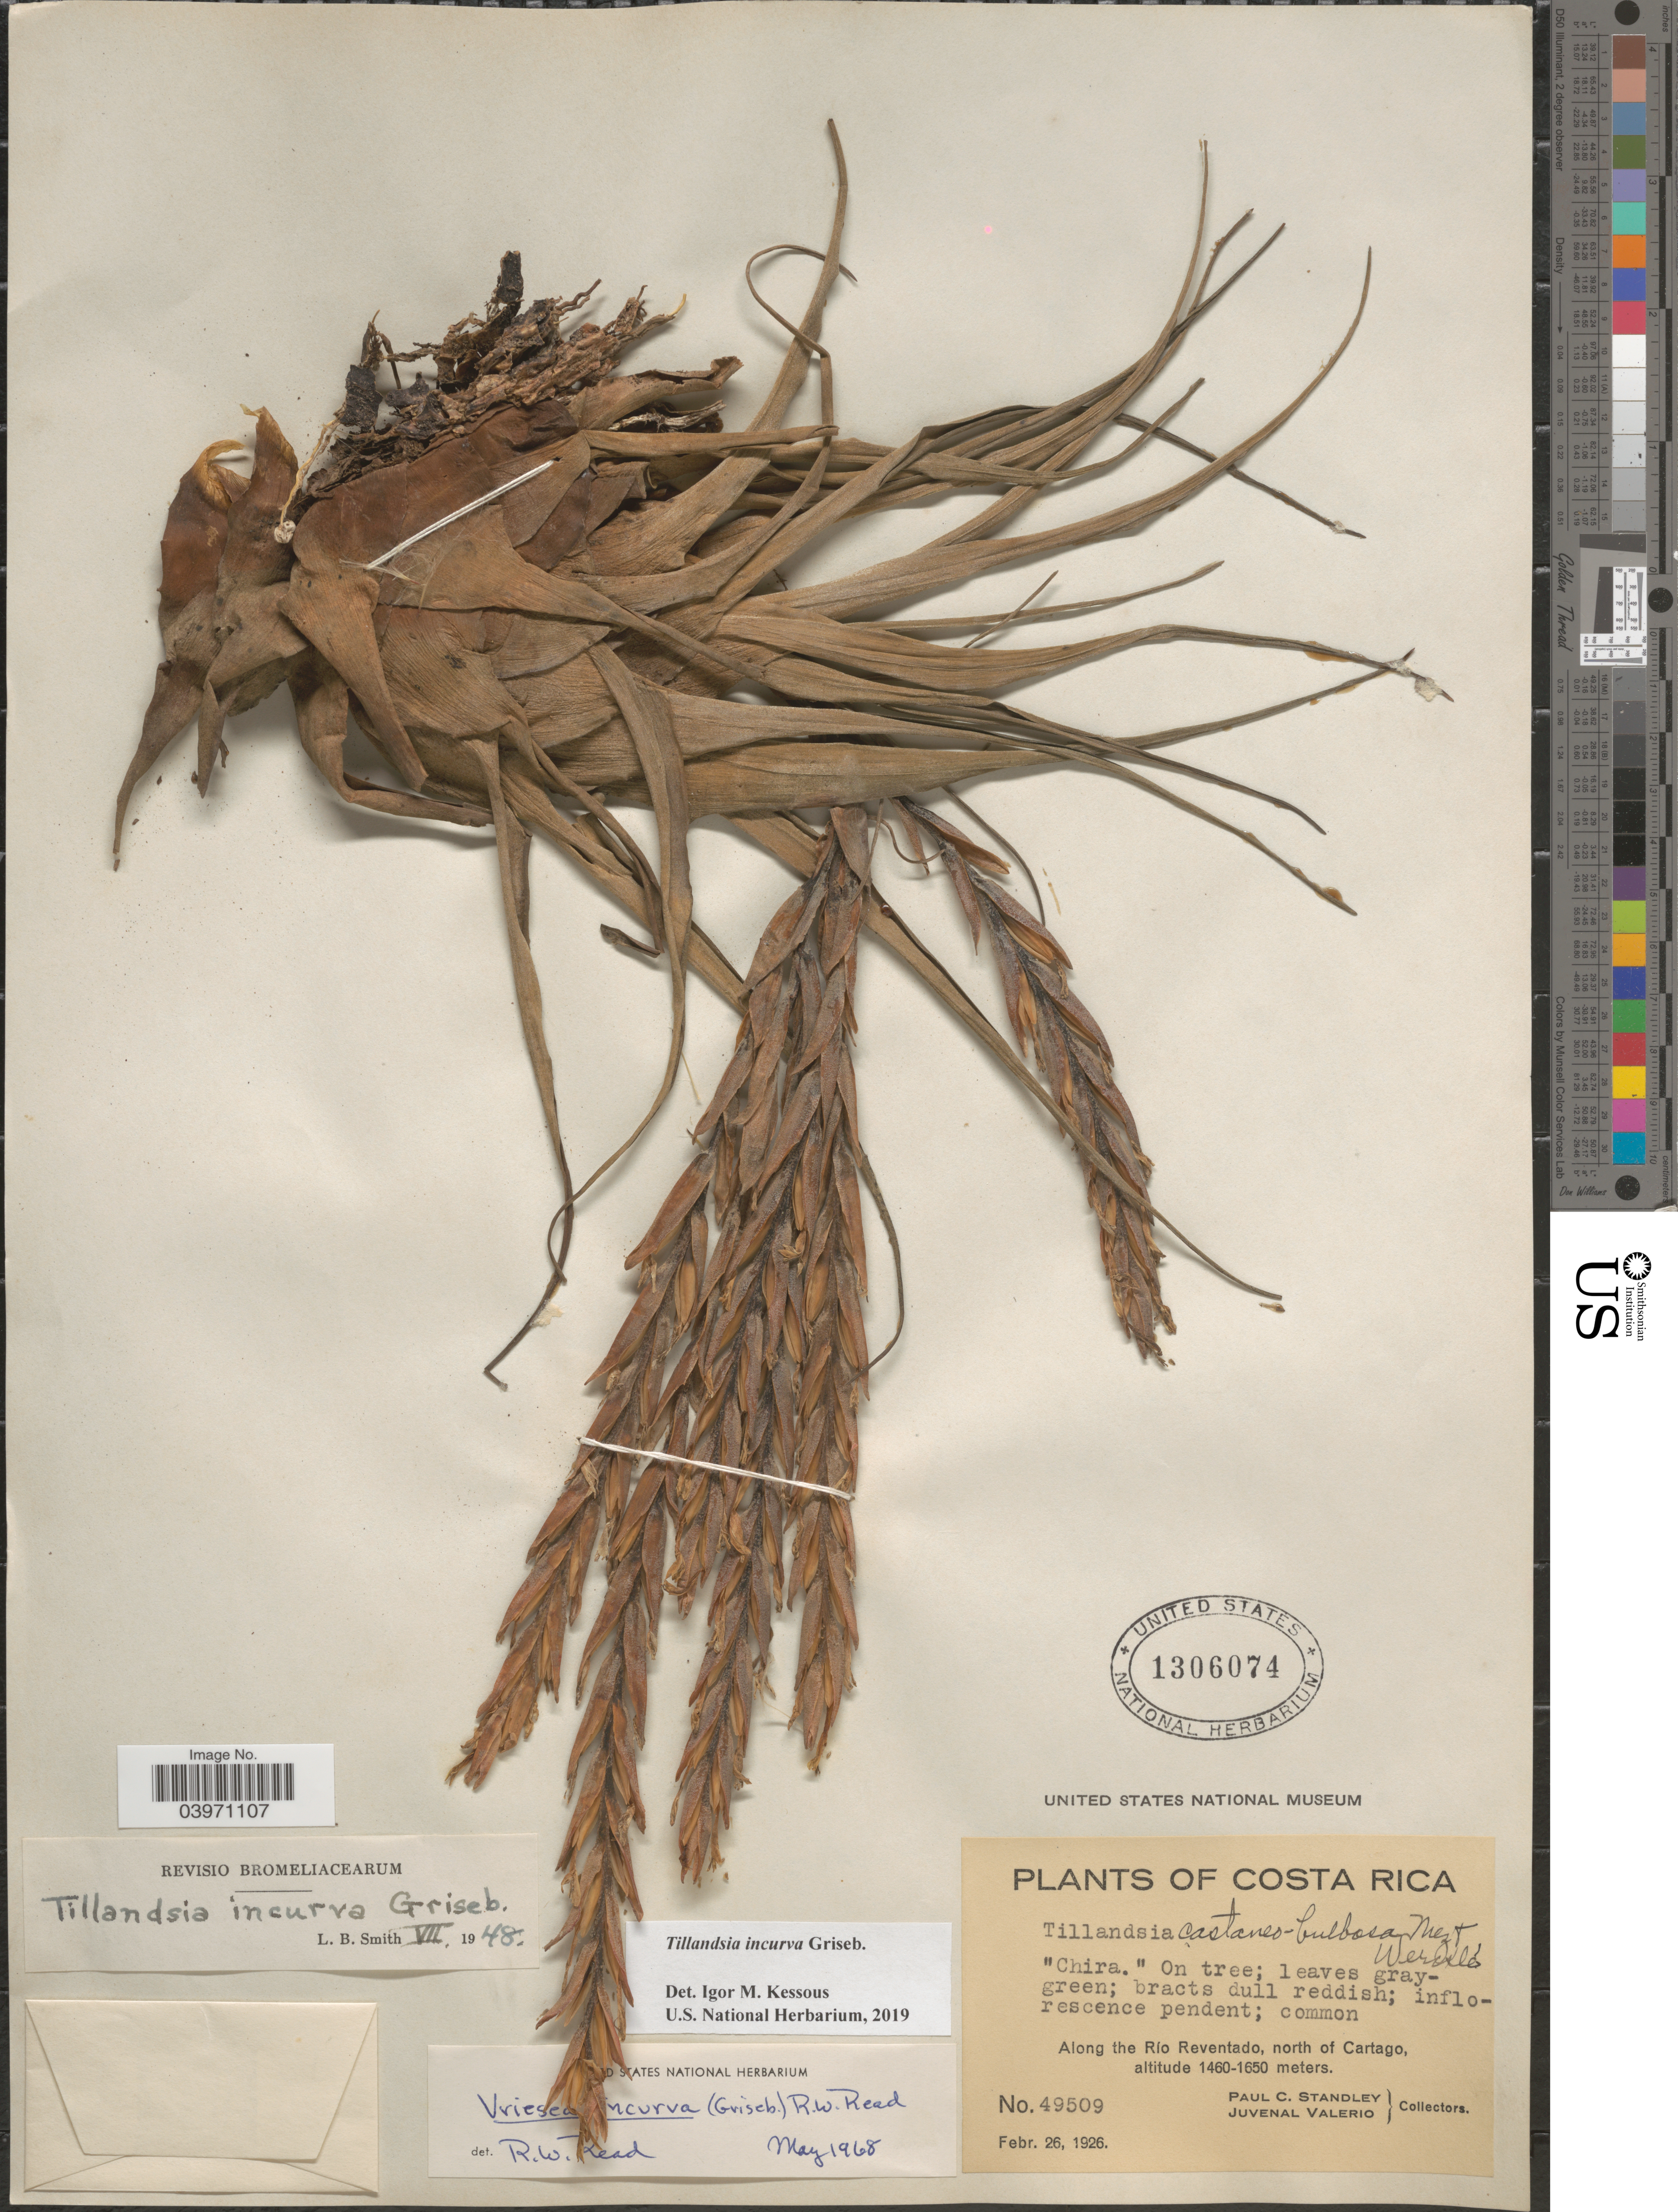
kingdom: Plantae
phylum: Tracheophyta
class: Liliopsida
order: Poales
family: Bromeliaceae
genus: Tillandsia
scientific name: Tillandsia incurva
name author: Griseb.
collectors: P. C. Standley & J. Valerio R.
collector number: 49509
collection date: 1926-02-26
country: Costa Rica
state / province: Cartago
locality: Along the Río Reventado, north of Cartago.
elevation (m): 1460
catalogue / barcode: US 1306074